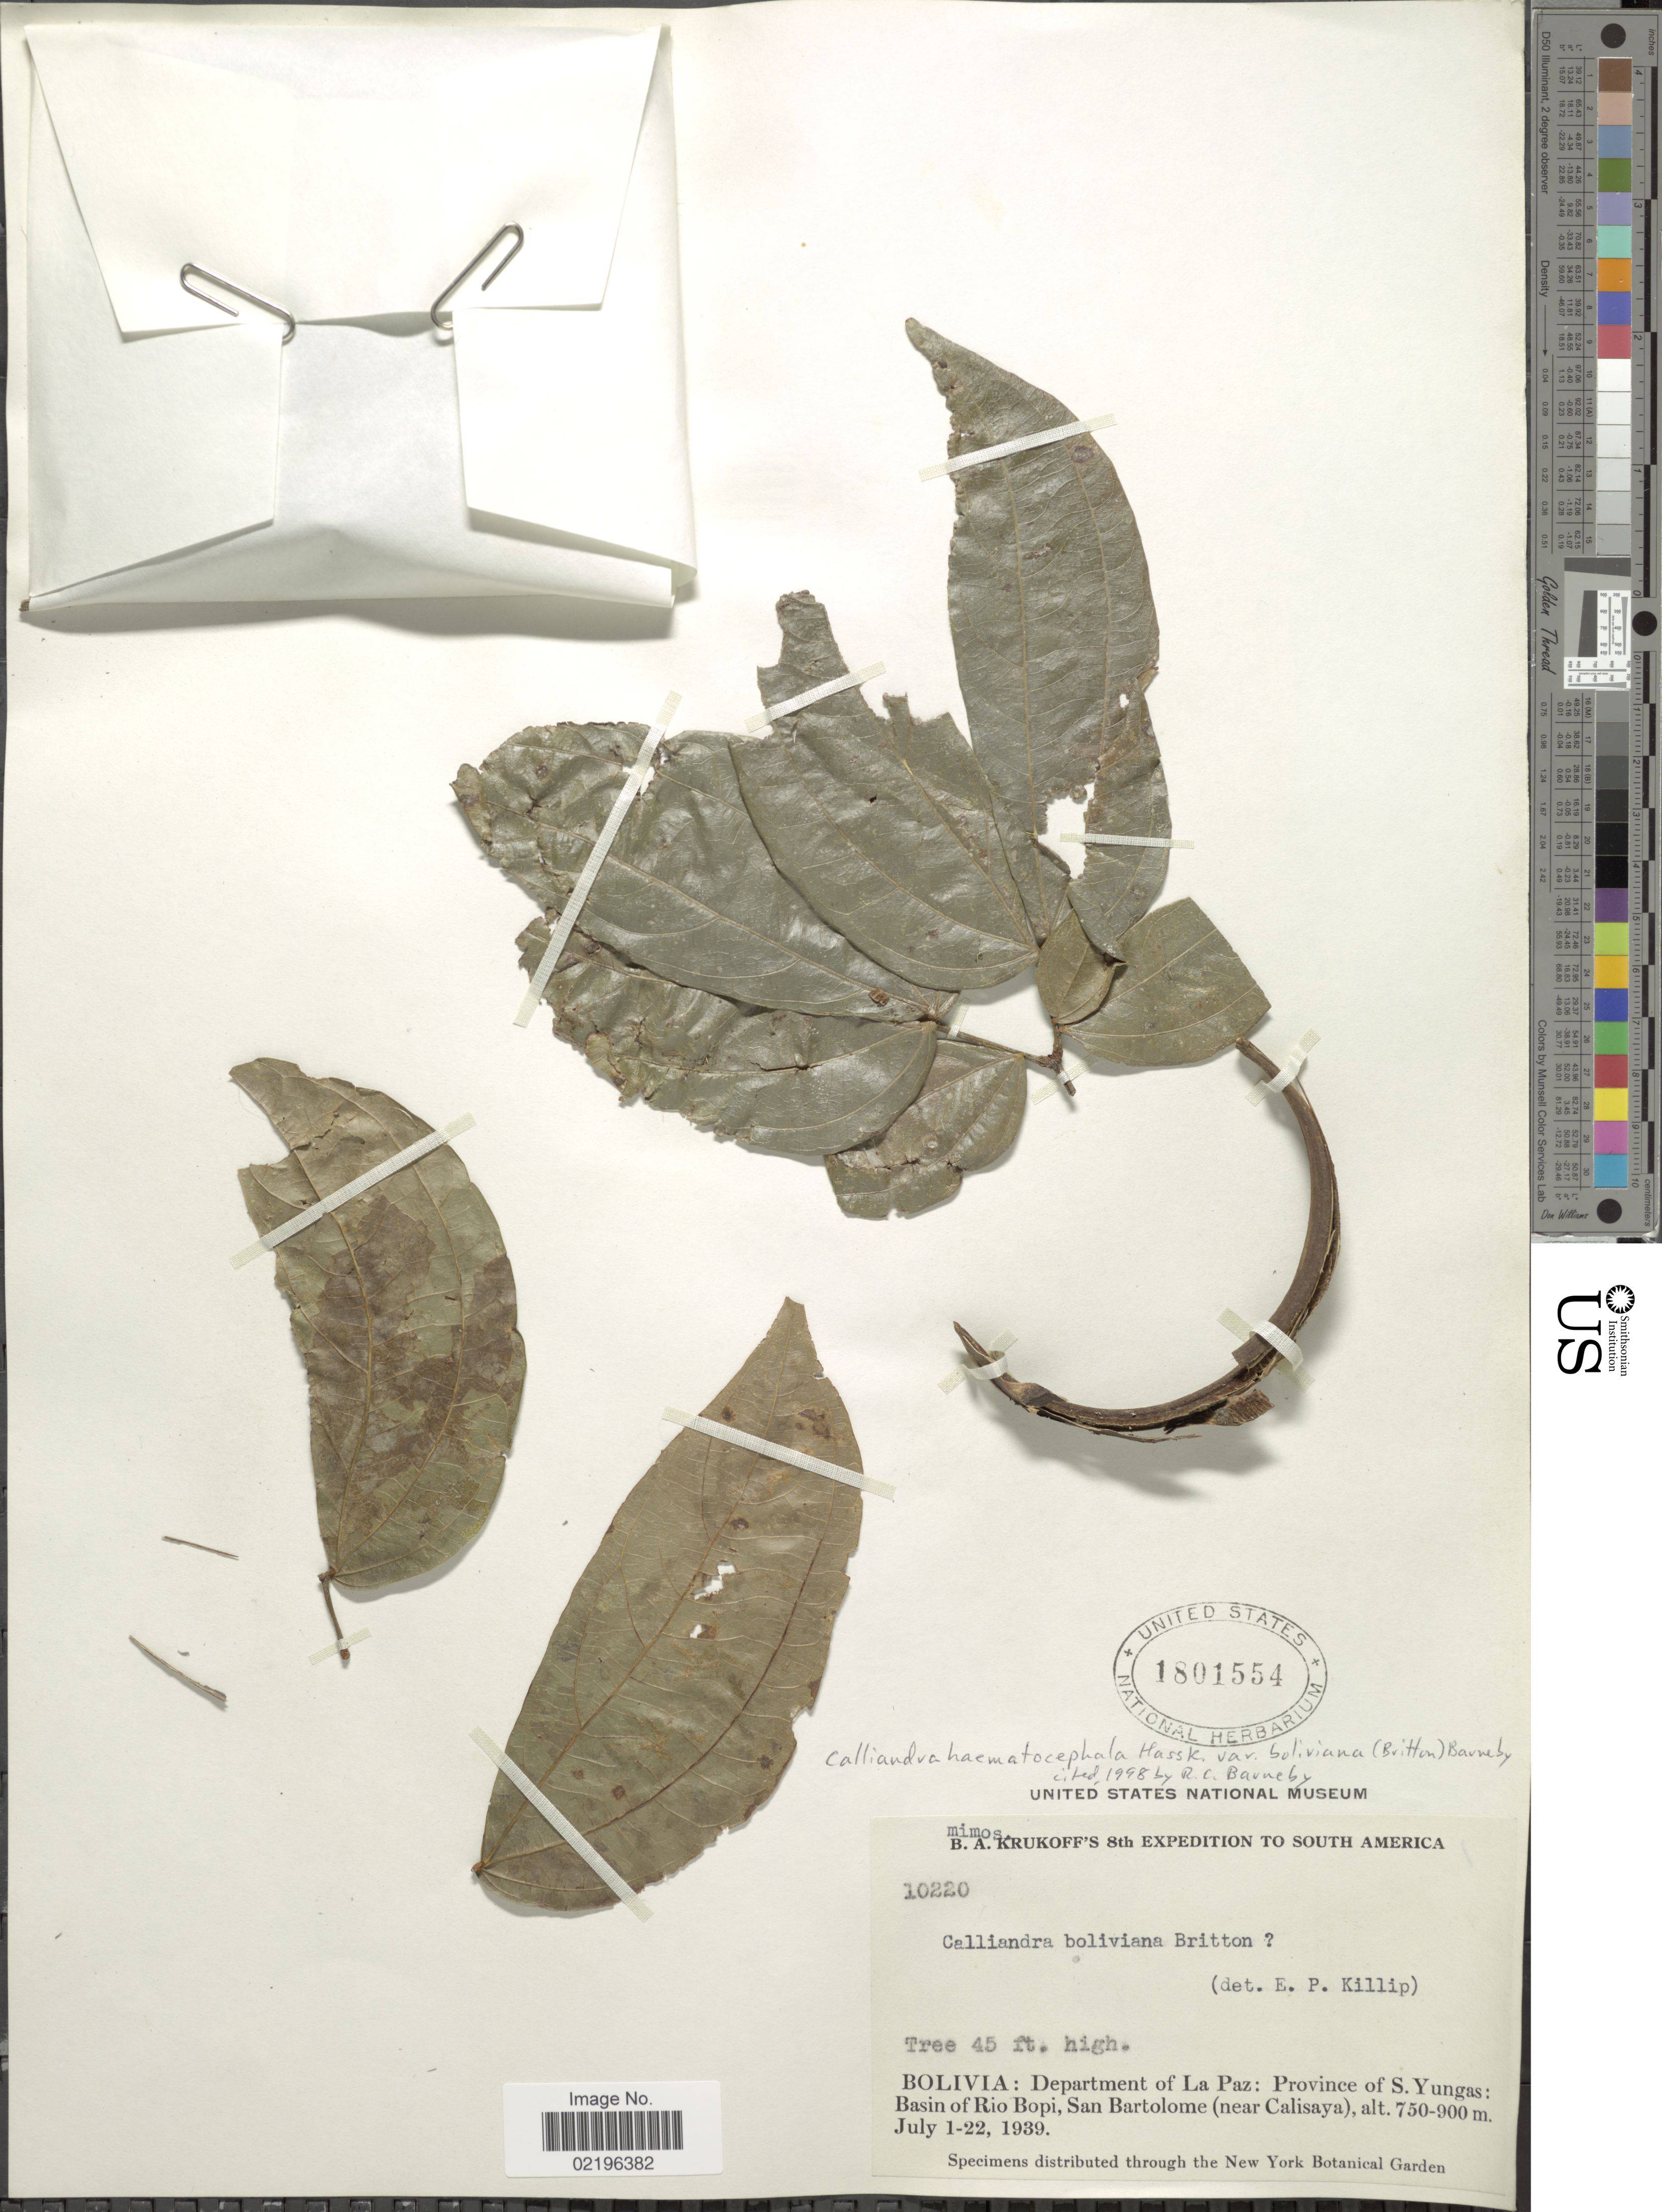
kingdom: Plantae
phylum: Tracheophyta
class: Magnoliopsida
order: Fabales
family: Fabaceae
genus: Calliandra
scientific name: Calliandra haematocephala var. boliviana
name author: (Britton) Barneby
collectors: B. A. Krukoff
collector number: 10220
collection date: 1939-07-01/1939-07-22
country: Bolivia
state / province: La Paz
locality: Department of La Paz: Province of S. Yungas: Basin of Rio Bopi, San Bartolome (near Calisaya)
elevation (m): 750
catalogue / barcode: US 1801554